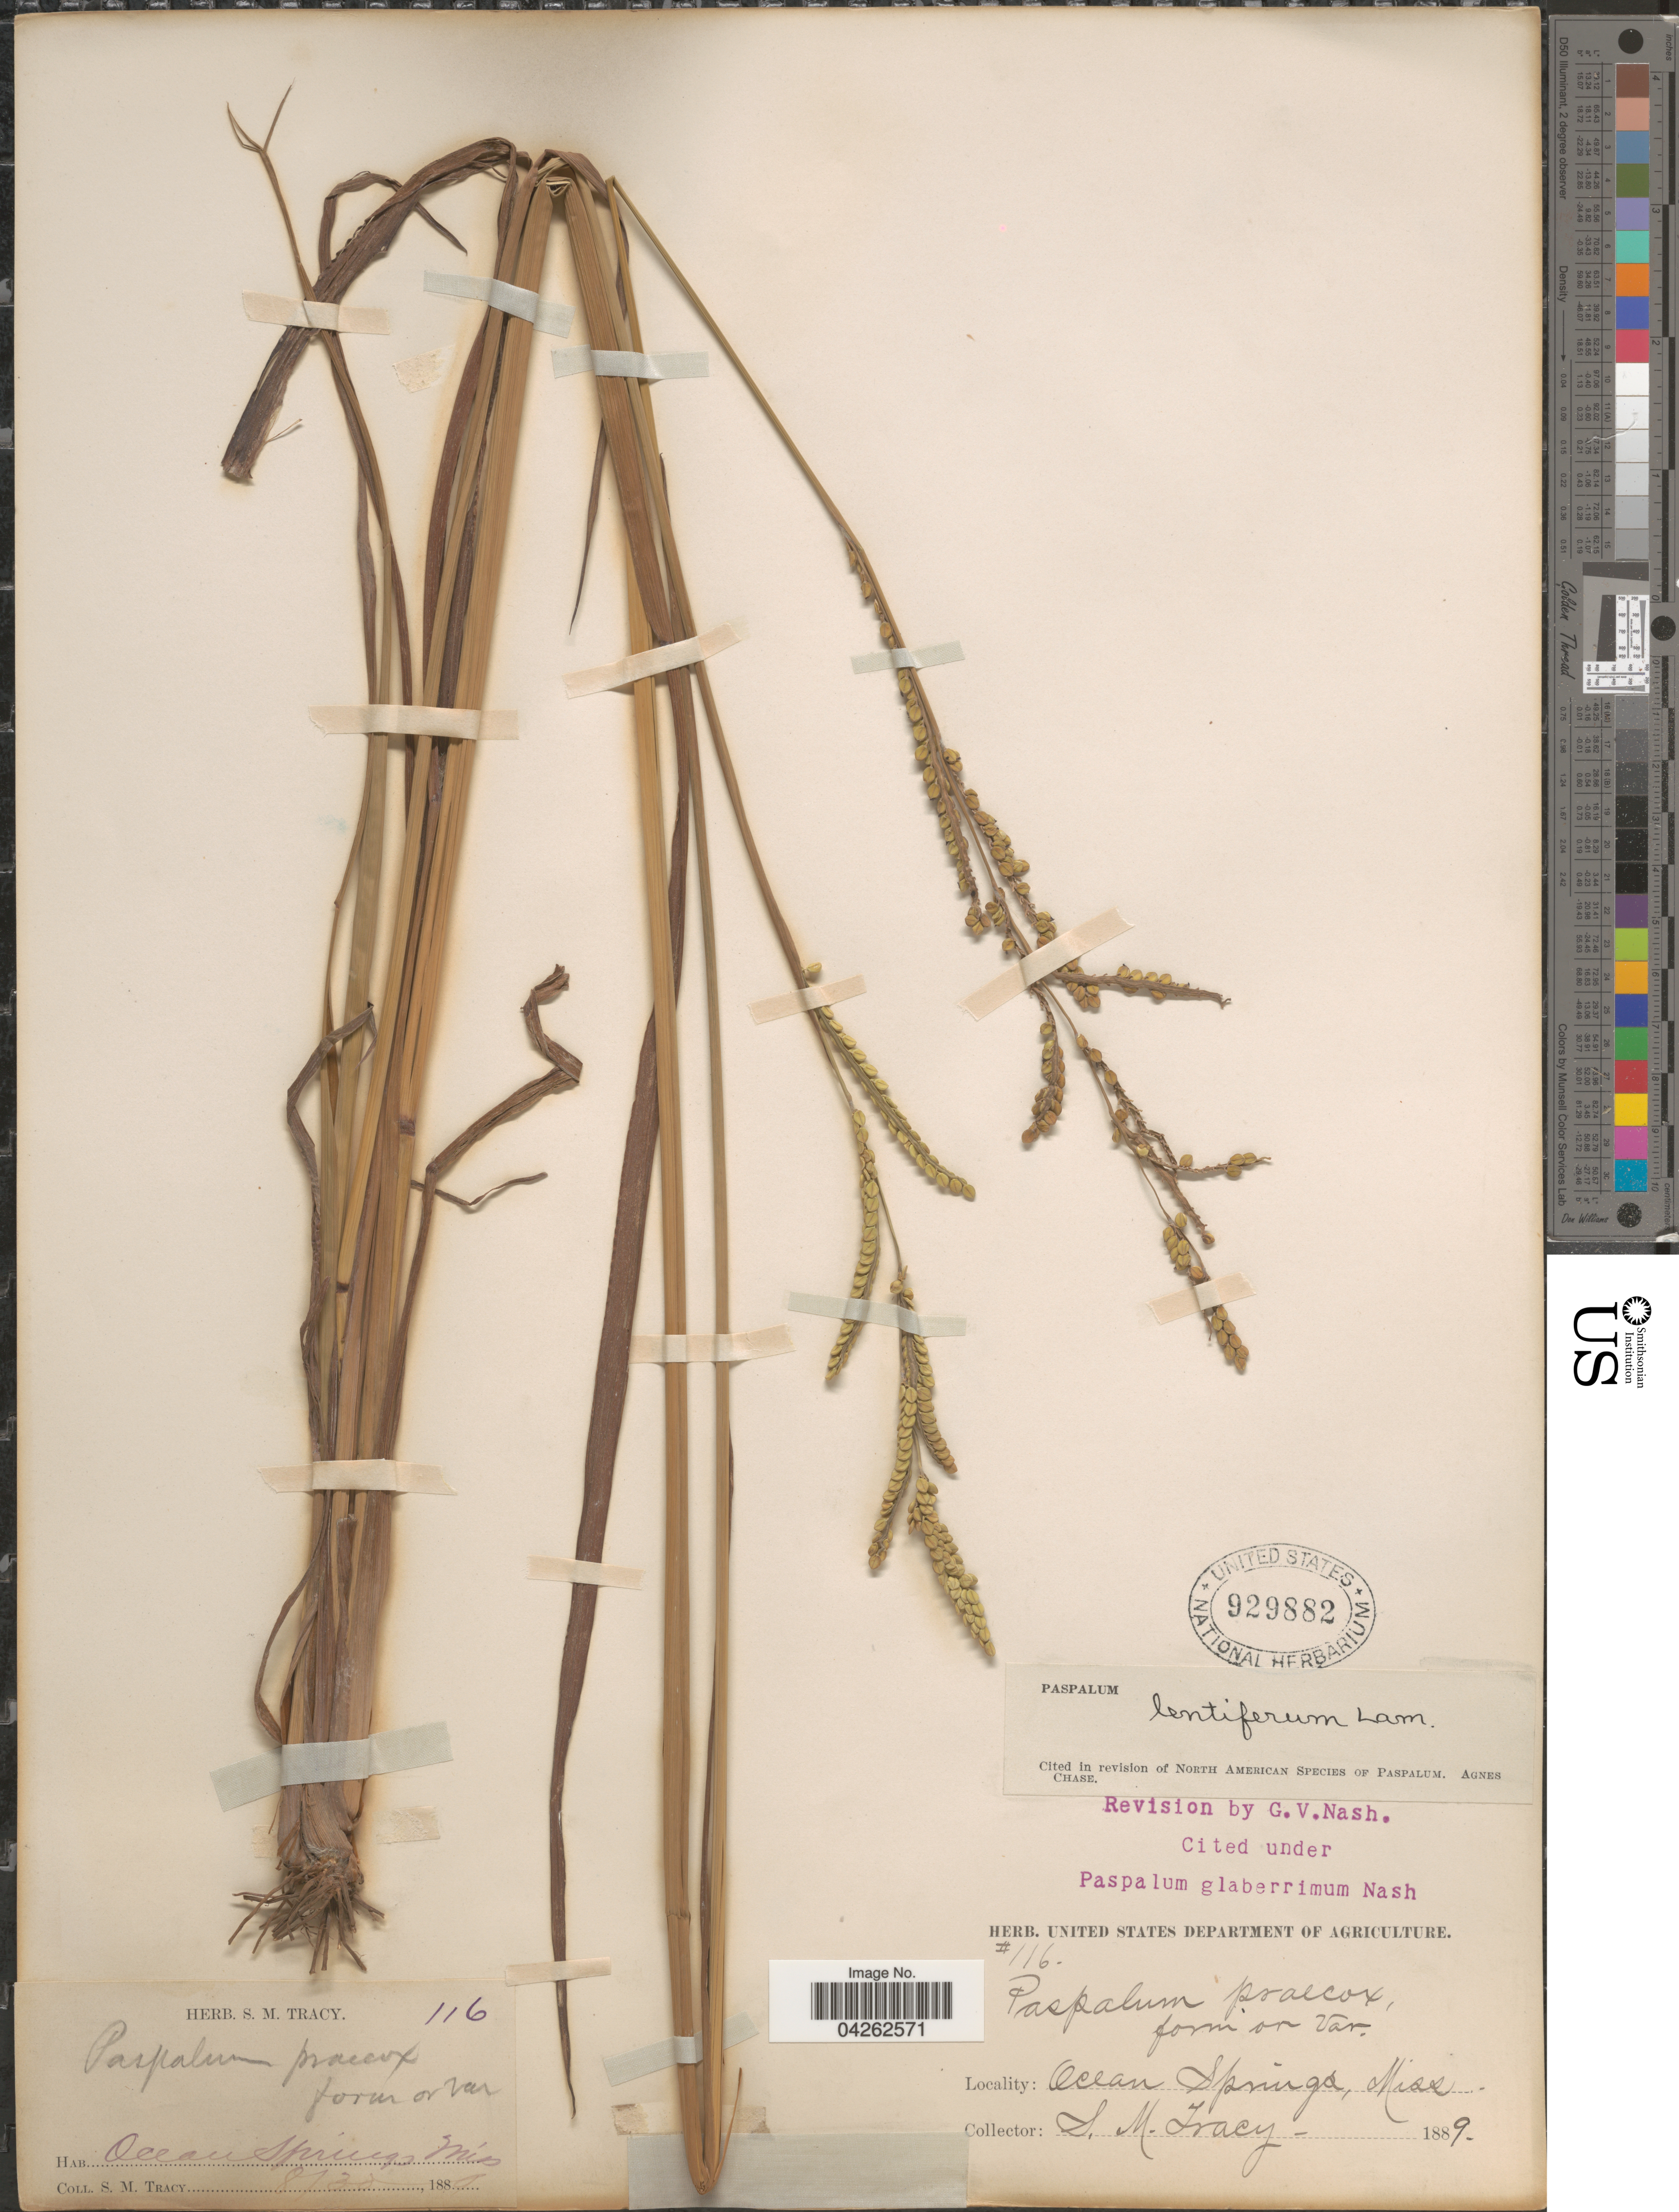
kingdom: Plantae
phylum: Tracheophyta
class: Liliopsida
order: Poales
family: Poaceae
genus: Paspalum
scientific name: Paspalum lentiferum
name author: Lam.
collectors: S. M. Tracy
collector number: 116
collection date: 1889-08-30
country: United States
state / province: Mississippi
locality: Ocean Springs.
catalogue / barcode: US 929882